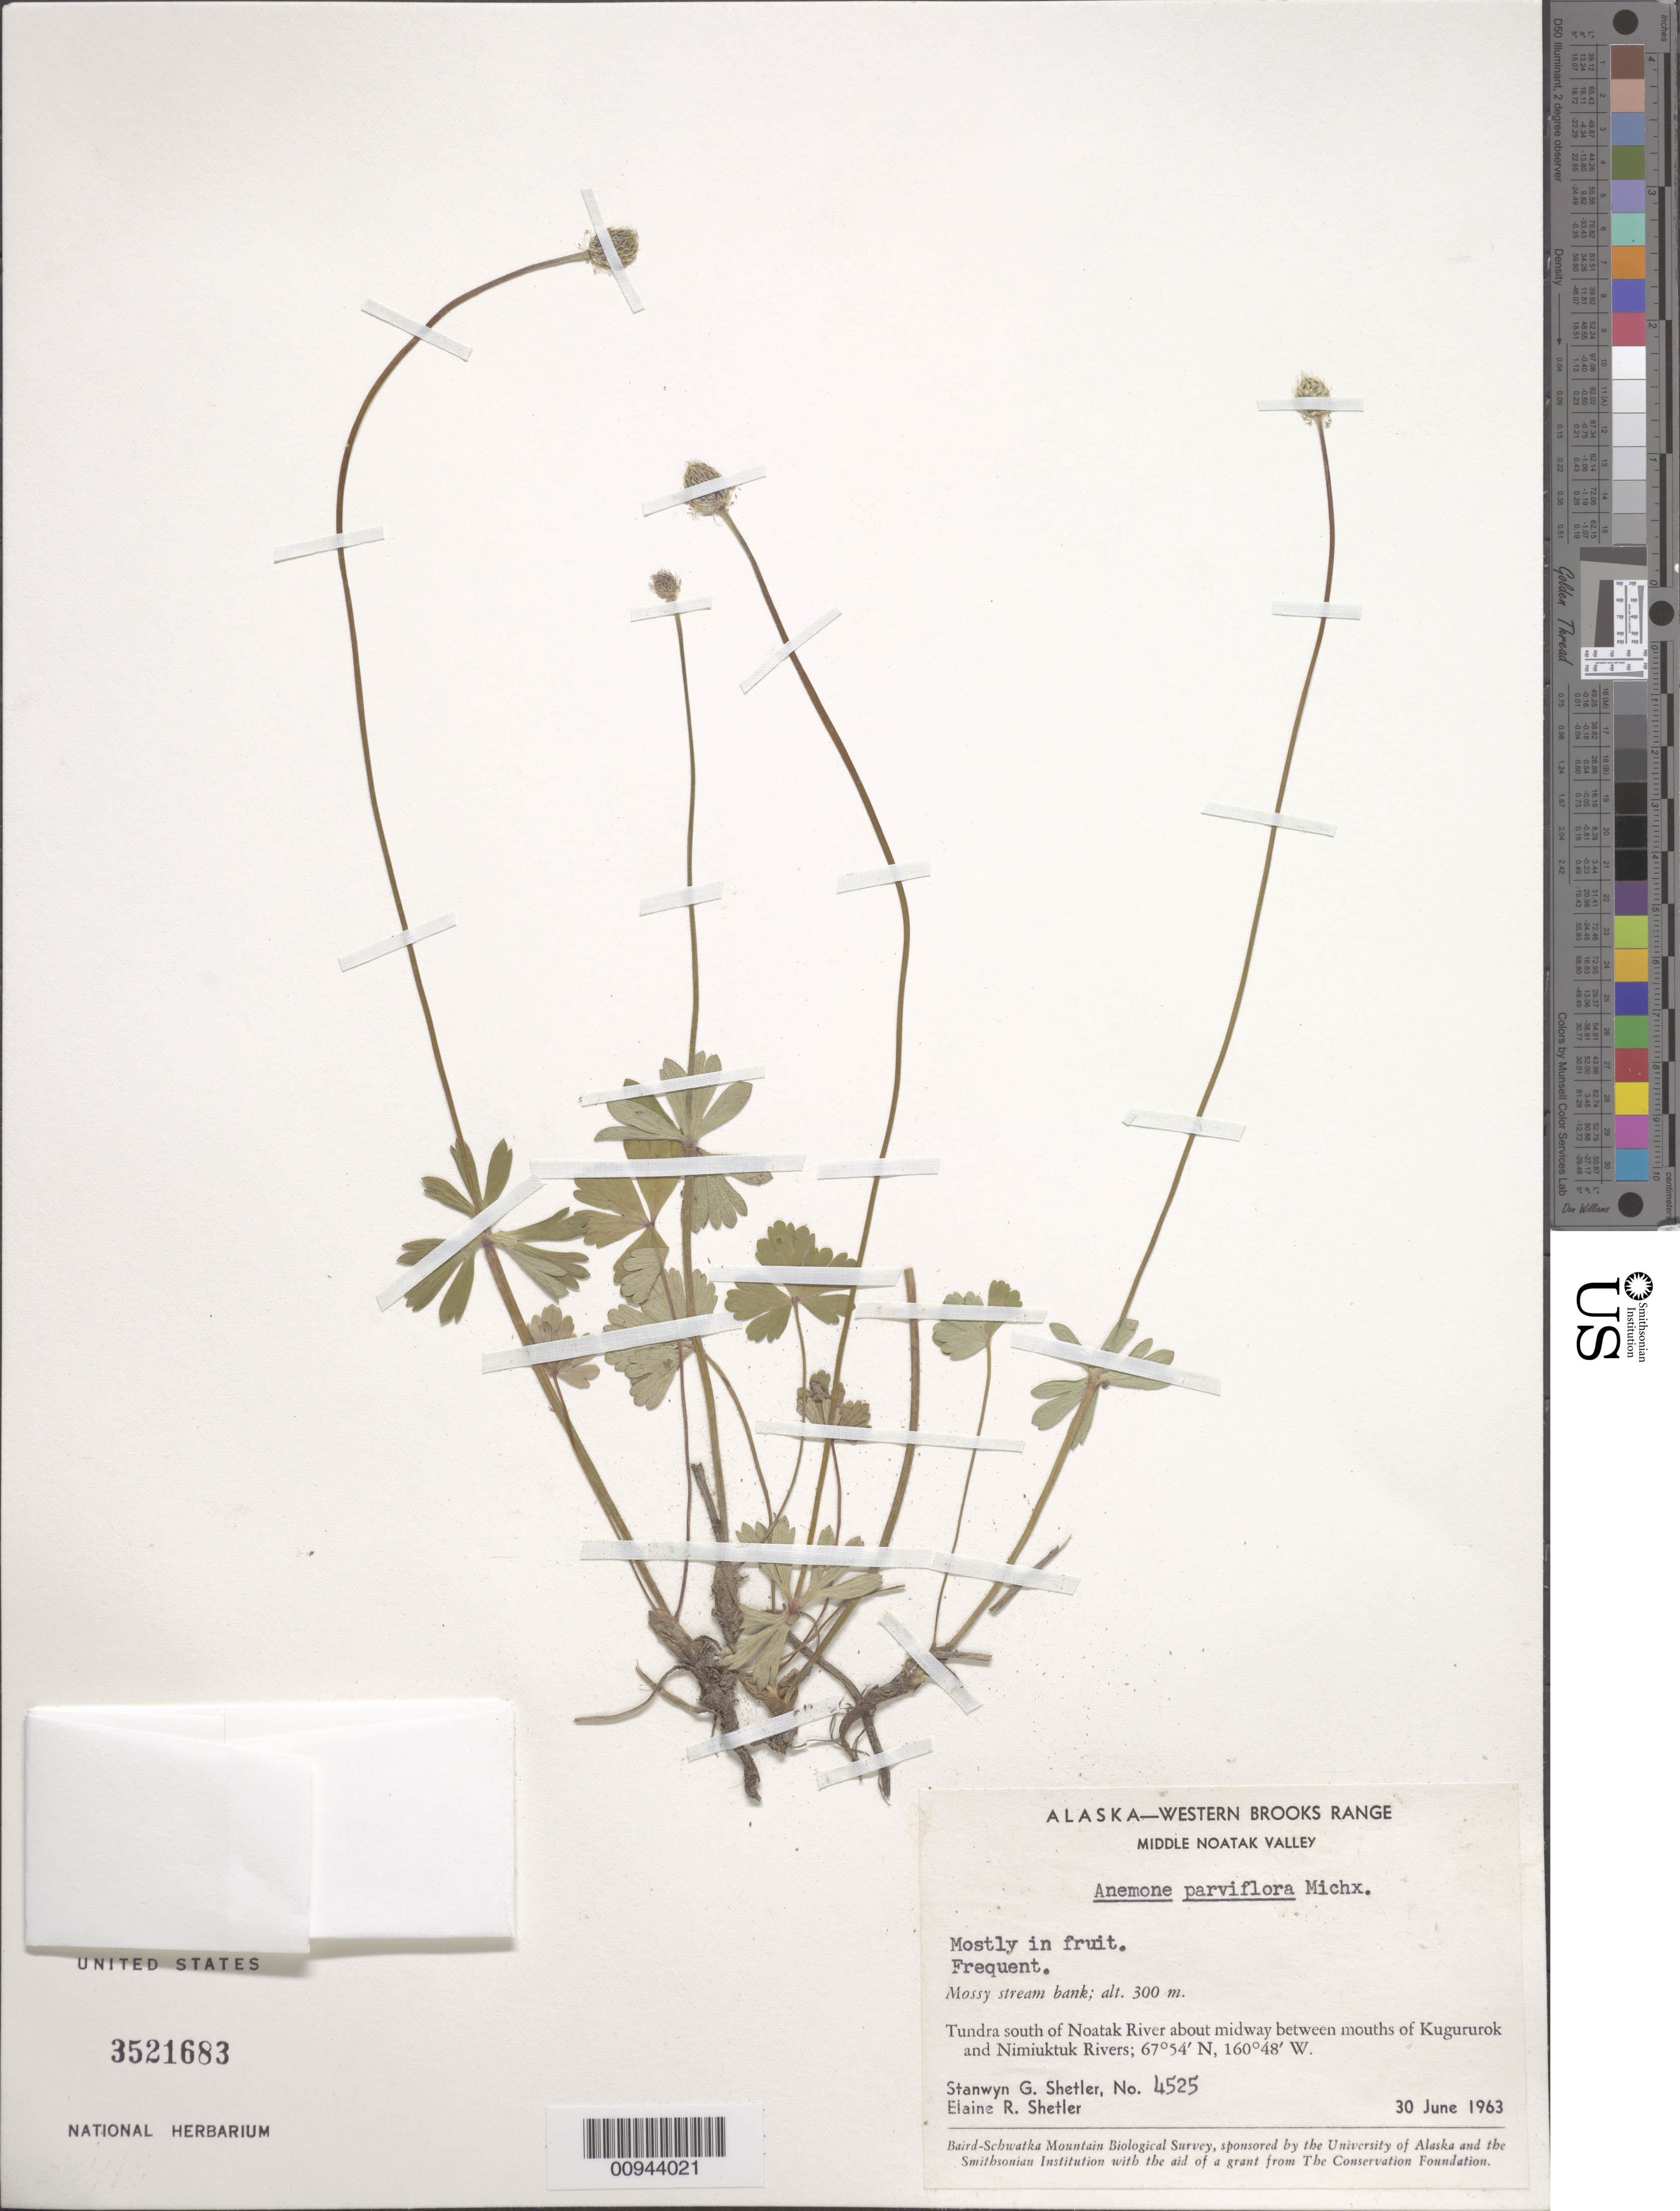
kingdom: Plantae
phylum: Tracheophyta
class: Magnoliopsida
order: Ranunculales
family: Ranunculaceae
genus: Anemone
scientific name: Anemone parviflora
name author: Michx.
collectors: S. Shetler & E. R. Shetler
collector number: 4525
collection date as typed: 30 Jun 1963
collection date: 1963-06-30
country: United States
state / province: Alaska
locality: S of Noatak River about midway between mouths of Kugururok and Nimiuktuk Rivers. Western Brooks Range, Middle Noatak Valley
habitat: Tundra. Mossy stream bank.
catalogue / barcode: US 3521683